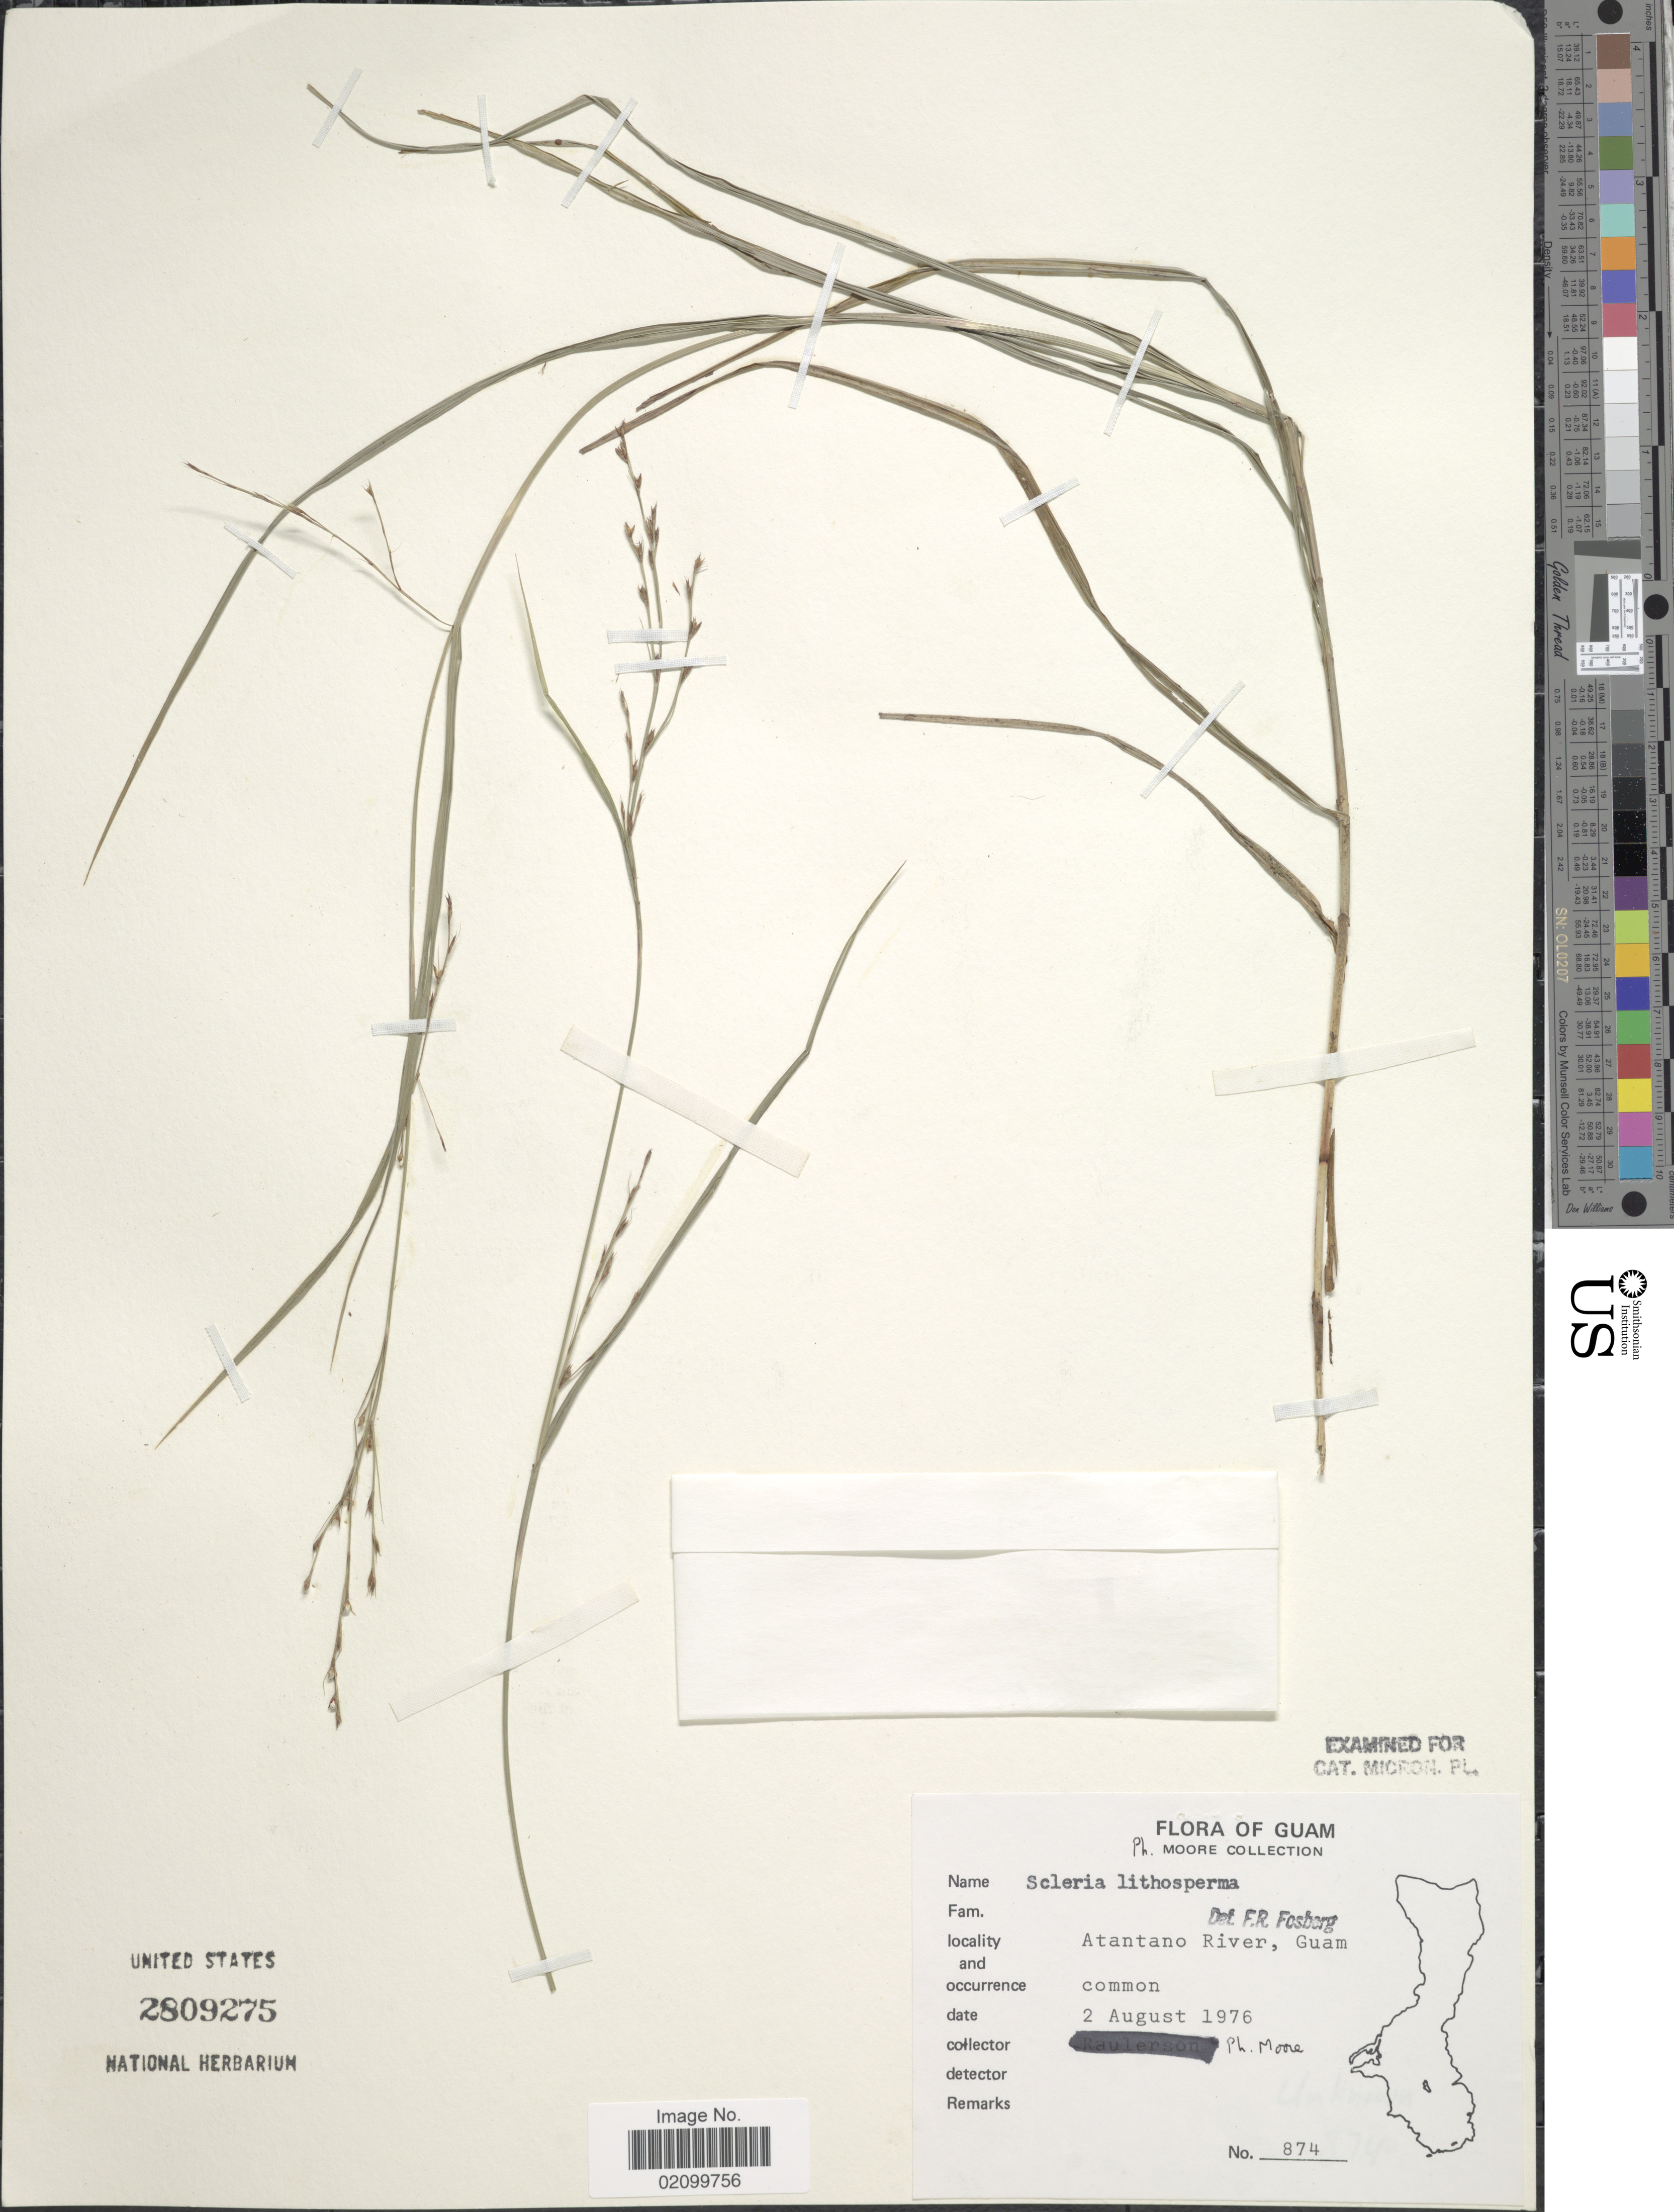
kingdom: Plantae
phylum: Tracheophyta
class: Liliopsida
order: Poales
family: Cyperaceae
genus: Scleria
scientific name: Scleria lithosperma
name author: (L.) Sw.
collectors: P. Moore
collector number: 874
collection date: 1976-08-02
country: Guam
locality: Atantano River, Guam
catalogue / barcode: US 2809275